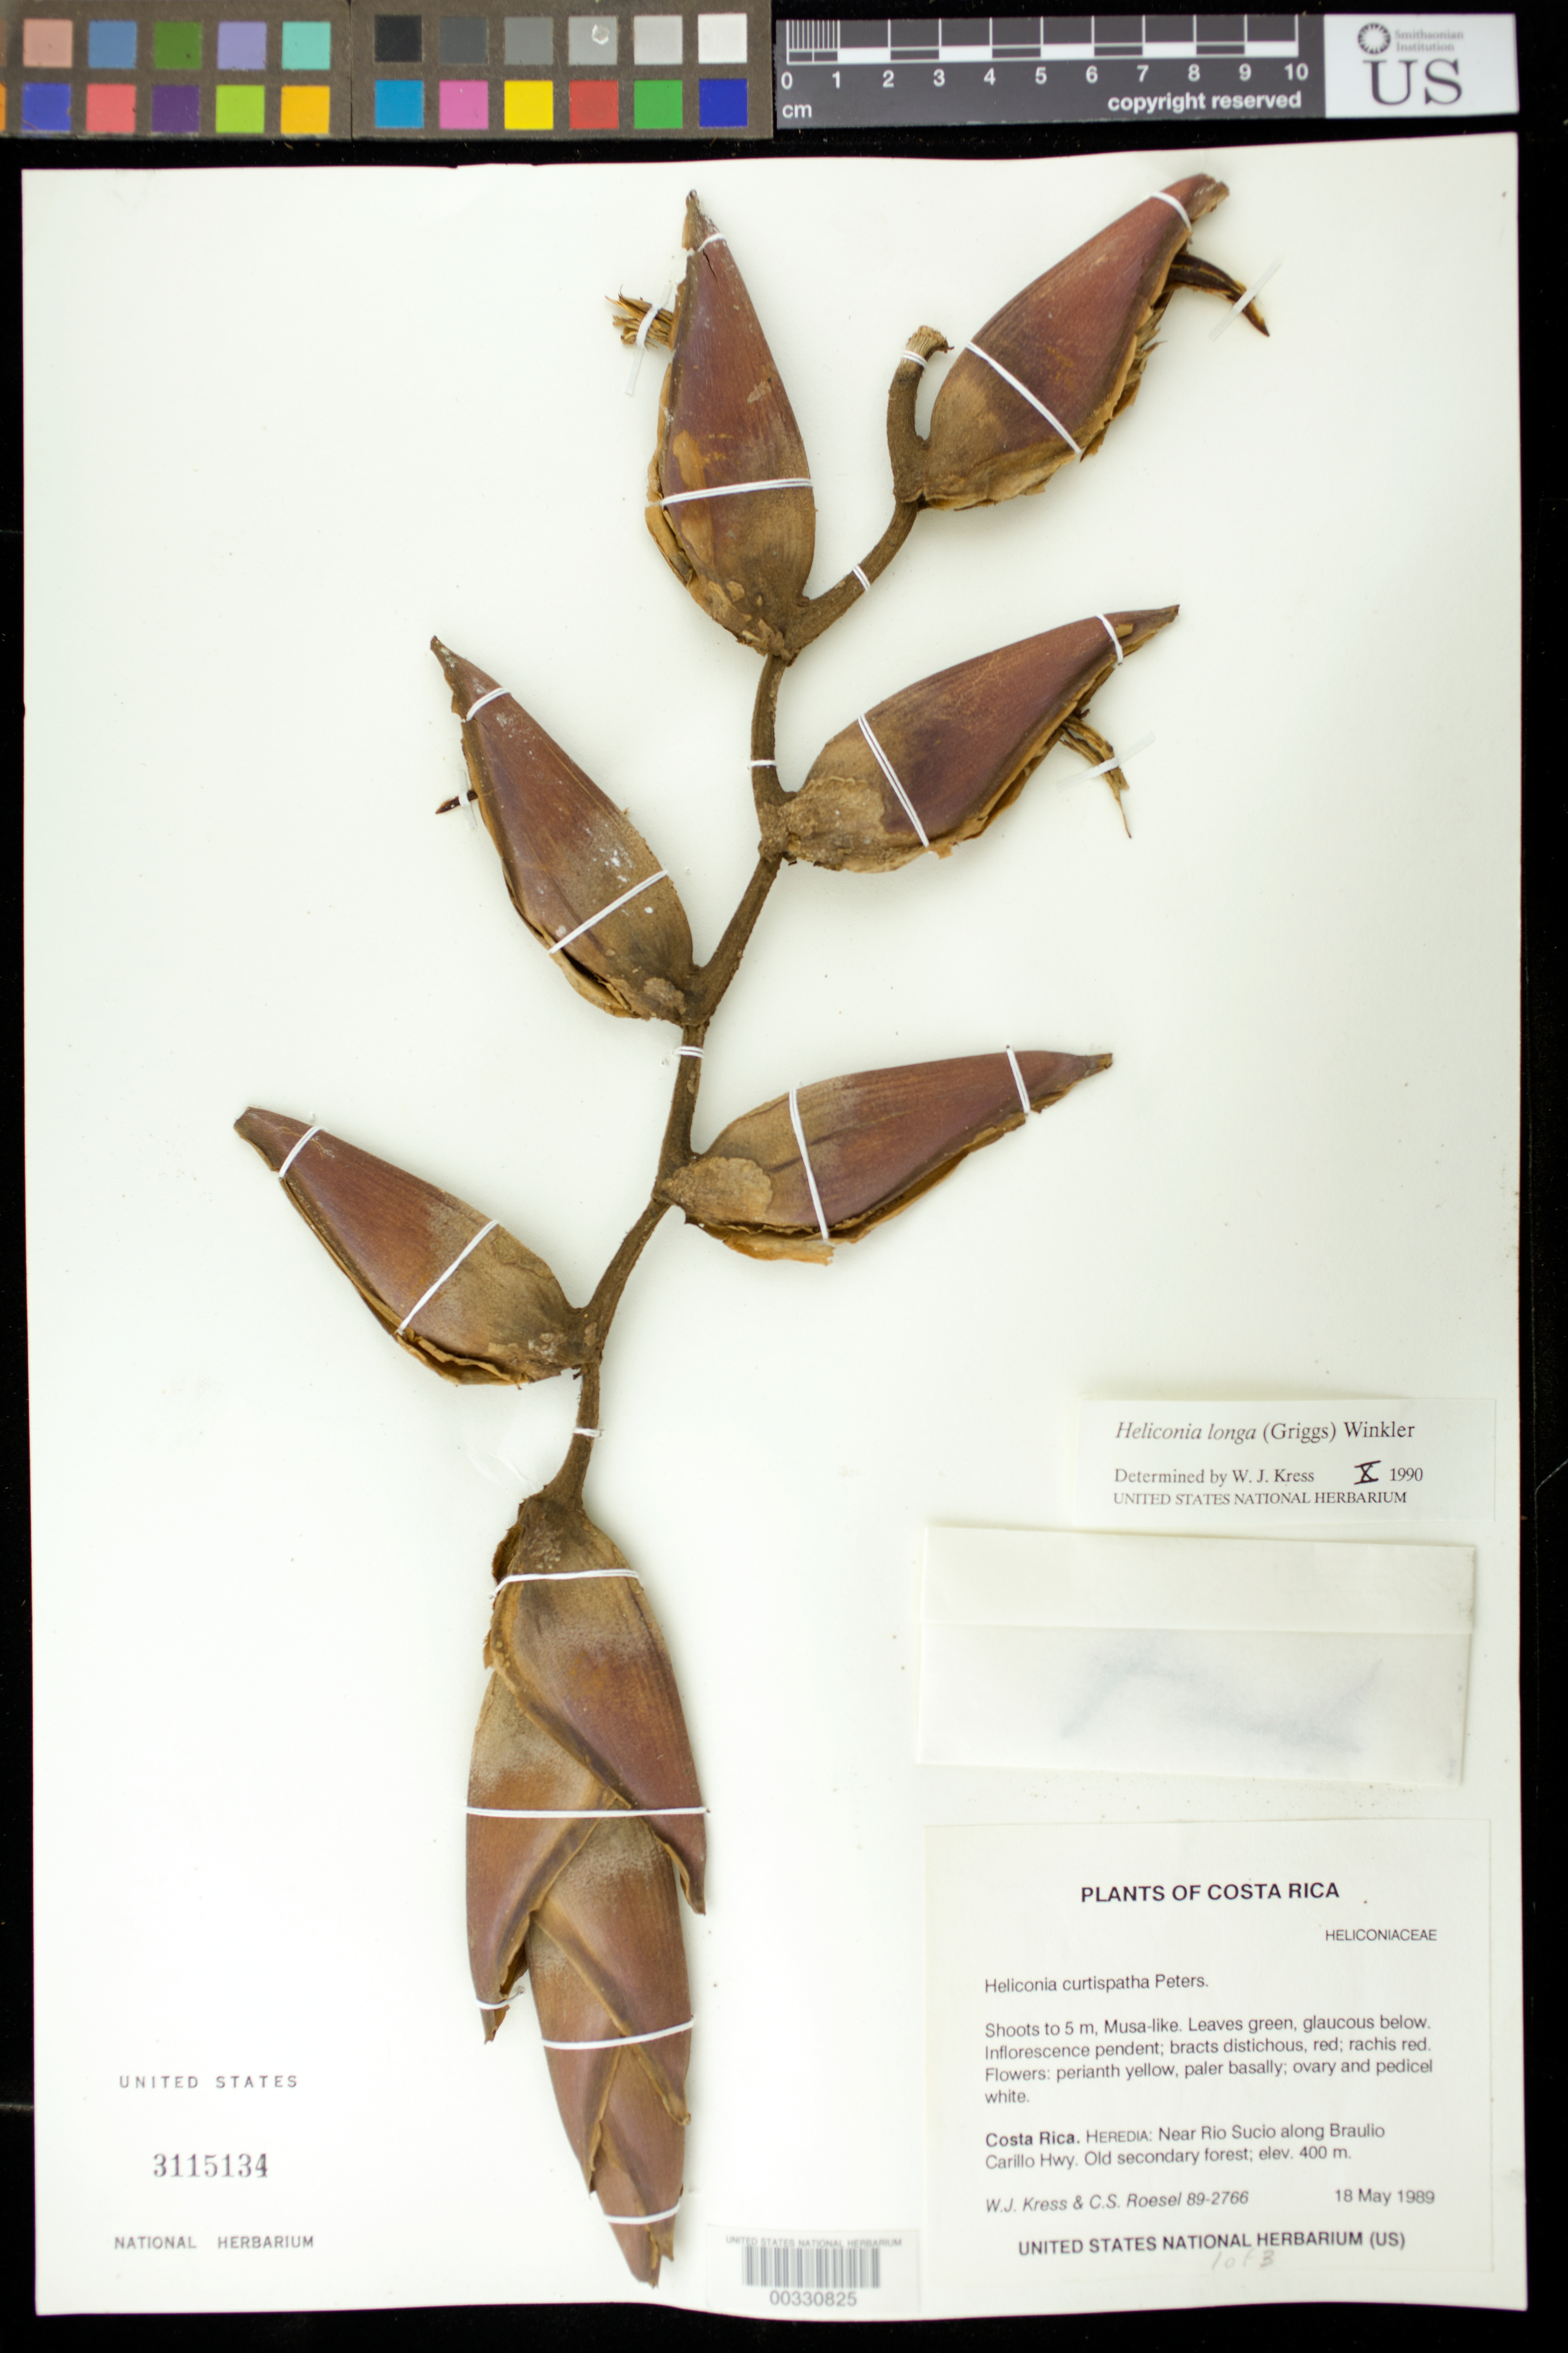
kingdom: Plantae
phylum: Tracheophyta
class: Liliopsida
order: Zingiberales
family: Heliconiaceae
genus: Heliconia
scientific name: Heliconia longa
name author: (R.F. Griggs) H.J.P. Winkl.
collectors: W. J. Kress & C. S. Roesel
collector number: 89-2766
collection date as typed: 18 May 1989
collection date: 1989-05-18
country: Costa Rica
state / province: Heredia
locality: Near rio sucio along braulio carillo hwy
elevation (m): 400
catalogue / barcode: US 3115134